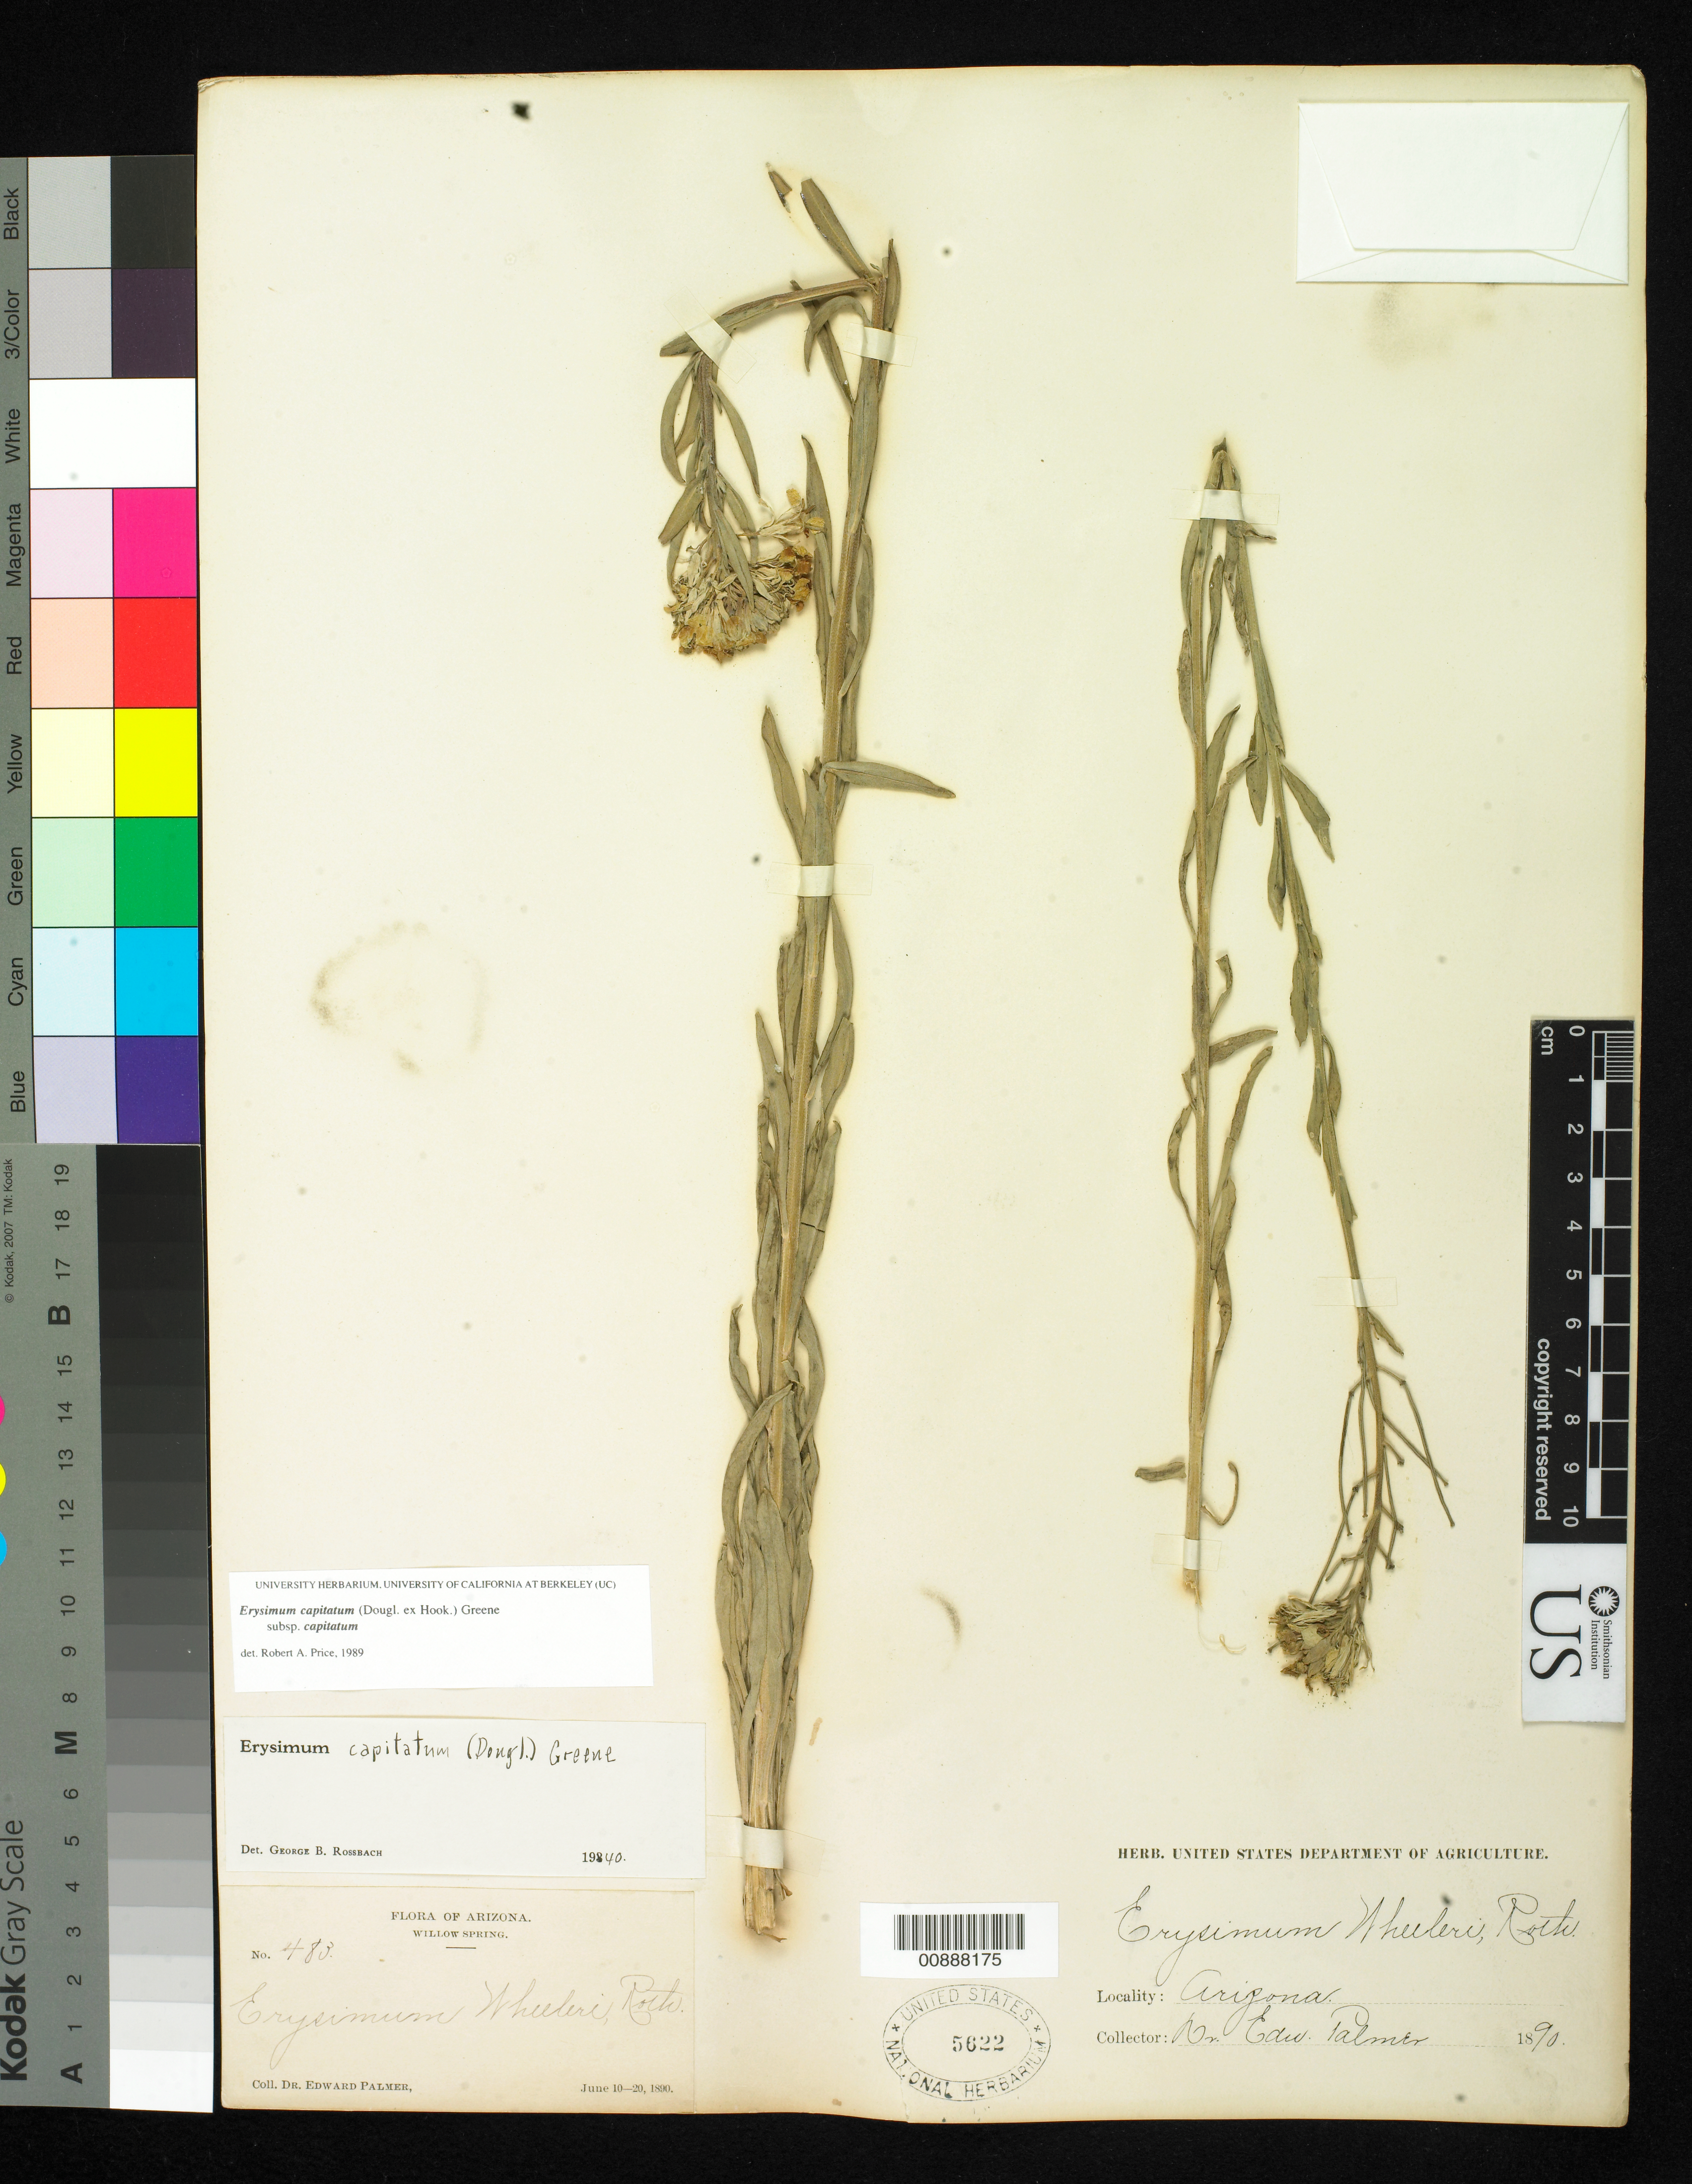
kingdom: Plantae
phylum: Tracheophyta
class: Magnoliopsida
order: Brassicales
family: Brassicaceae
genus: Erysimum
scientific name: Erysimum capitatum subsp. capitatum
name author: (Douglas ex Hook.) Greene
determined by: Price, R. A., (LA), University of California - Los Angeles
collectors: E. Palmer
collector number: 483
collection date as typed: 10 Jun 1890 to 20 Jun 1890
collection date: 1890-06-10/1890-06-20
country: United States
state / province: Arizona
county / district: Coconino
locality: Willow Spring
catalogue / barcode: US 5622